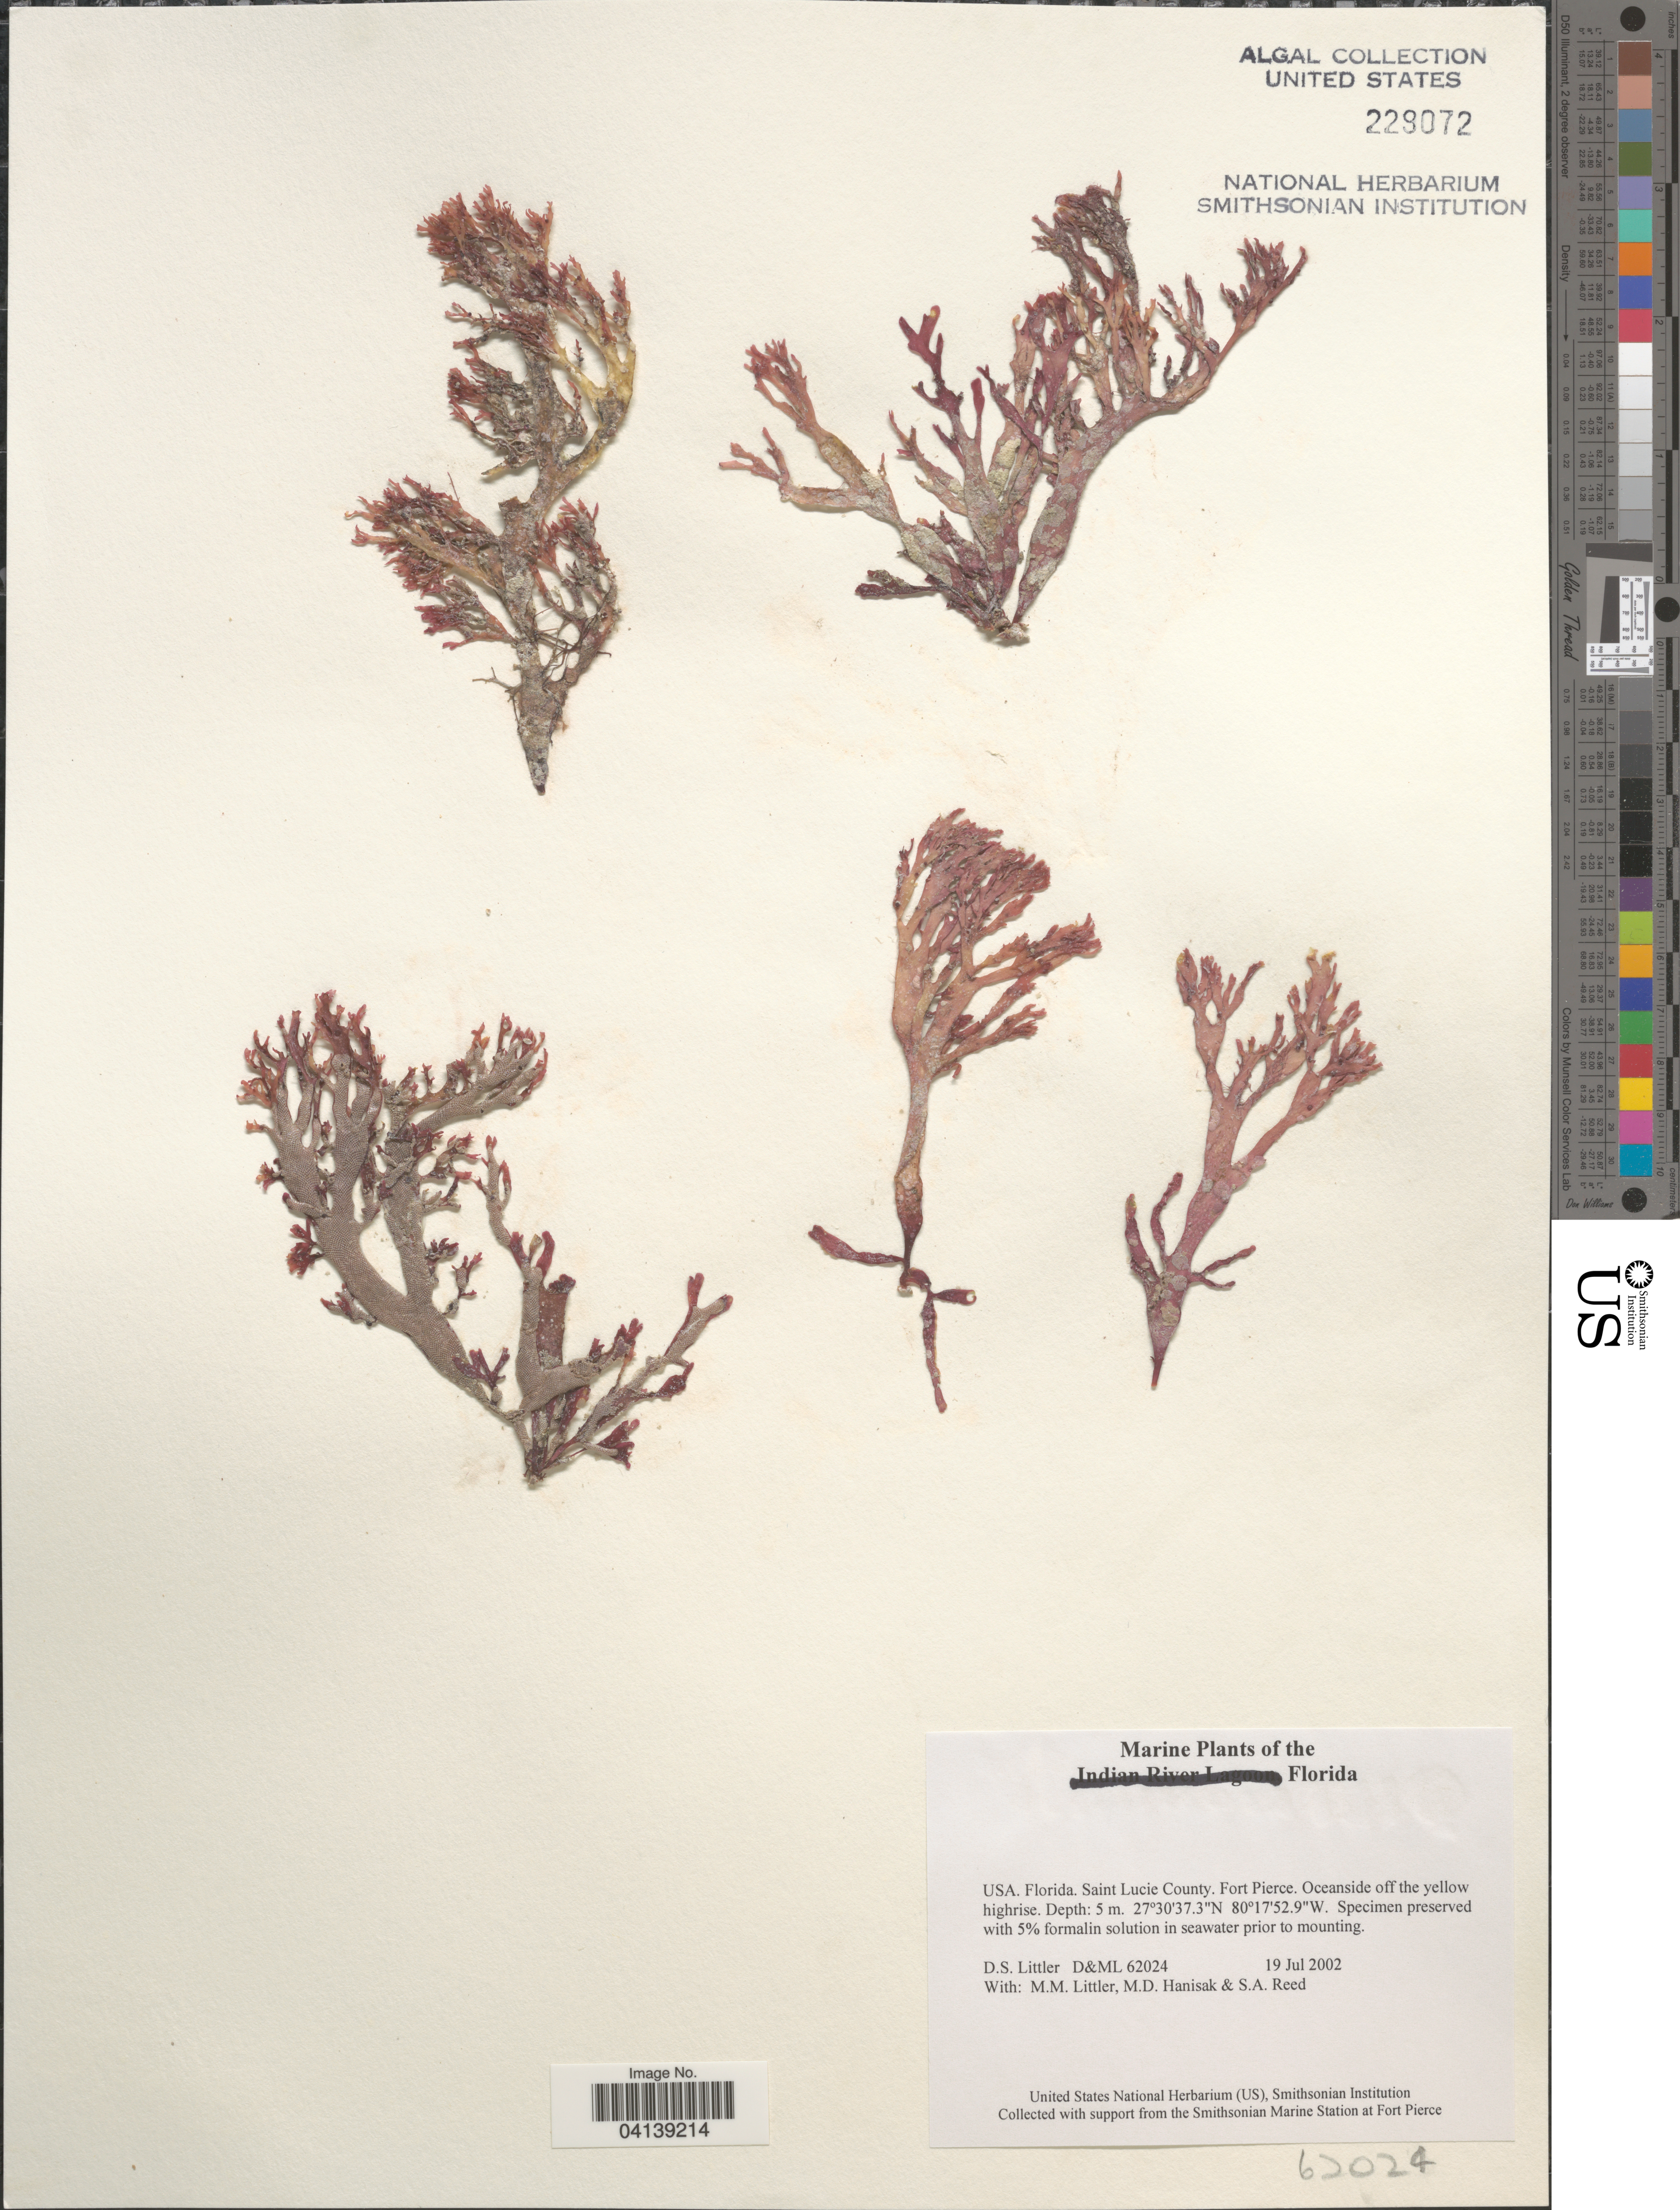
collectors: D. S. Littler, M. Hanisak & S. Reed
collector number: D&ML62024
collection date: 2002-07-19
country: United States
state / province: Florida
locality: Saint Lucie County. Fort Pierce. Oceanside off the yellow highrise.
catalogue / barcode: US 229072